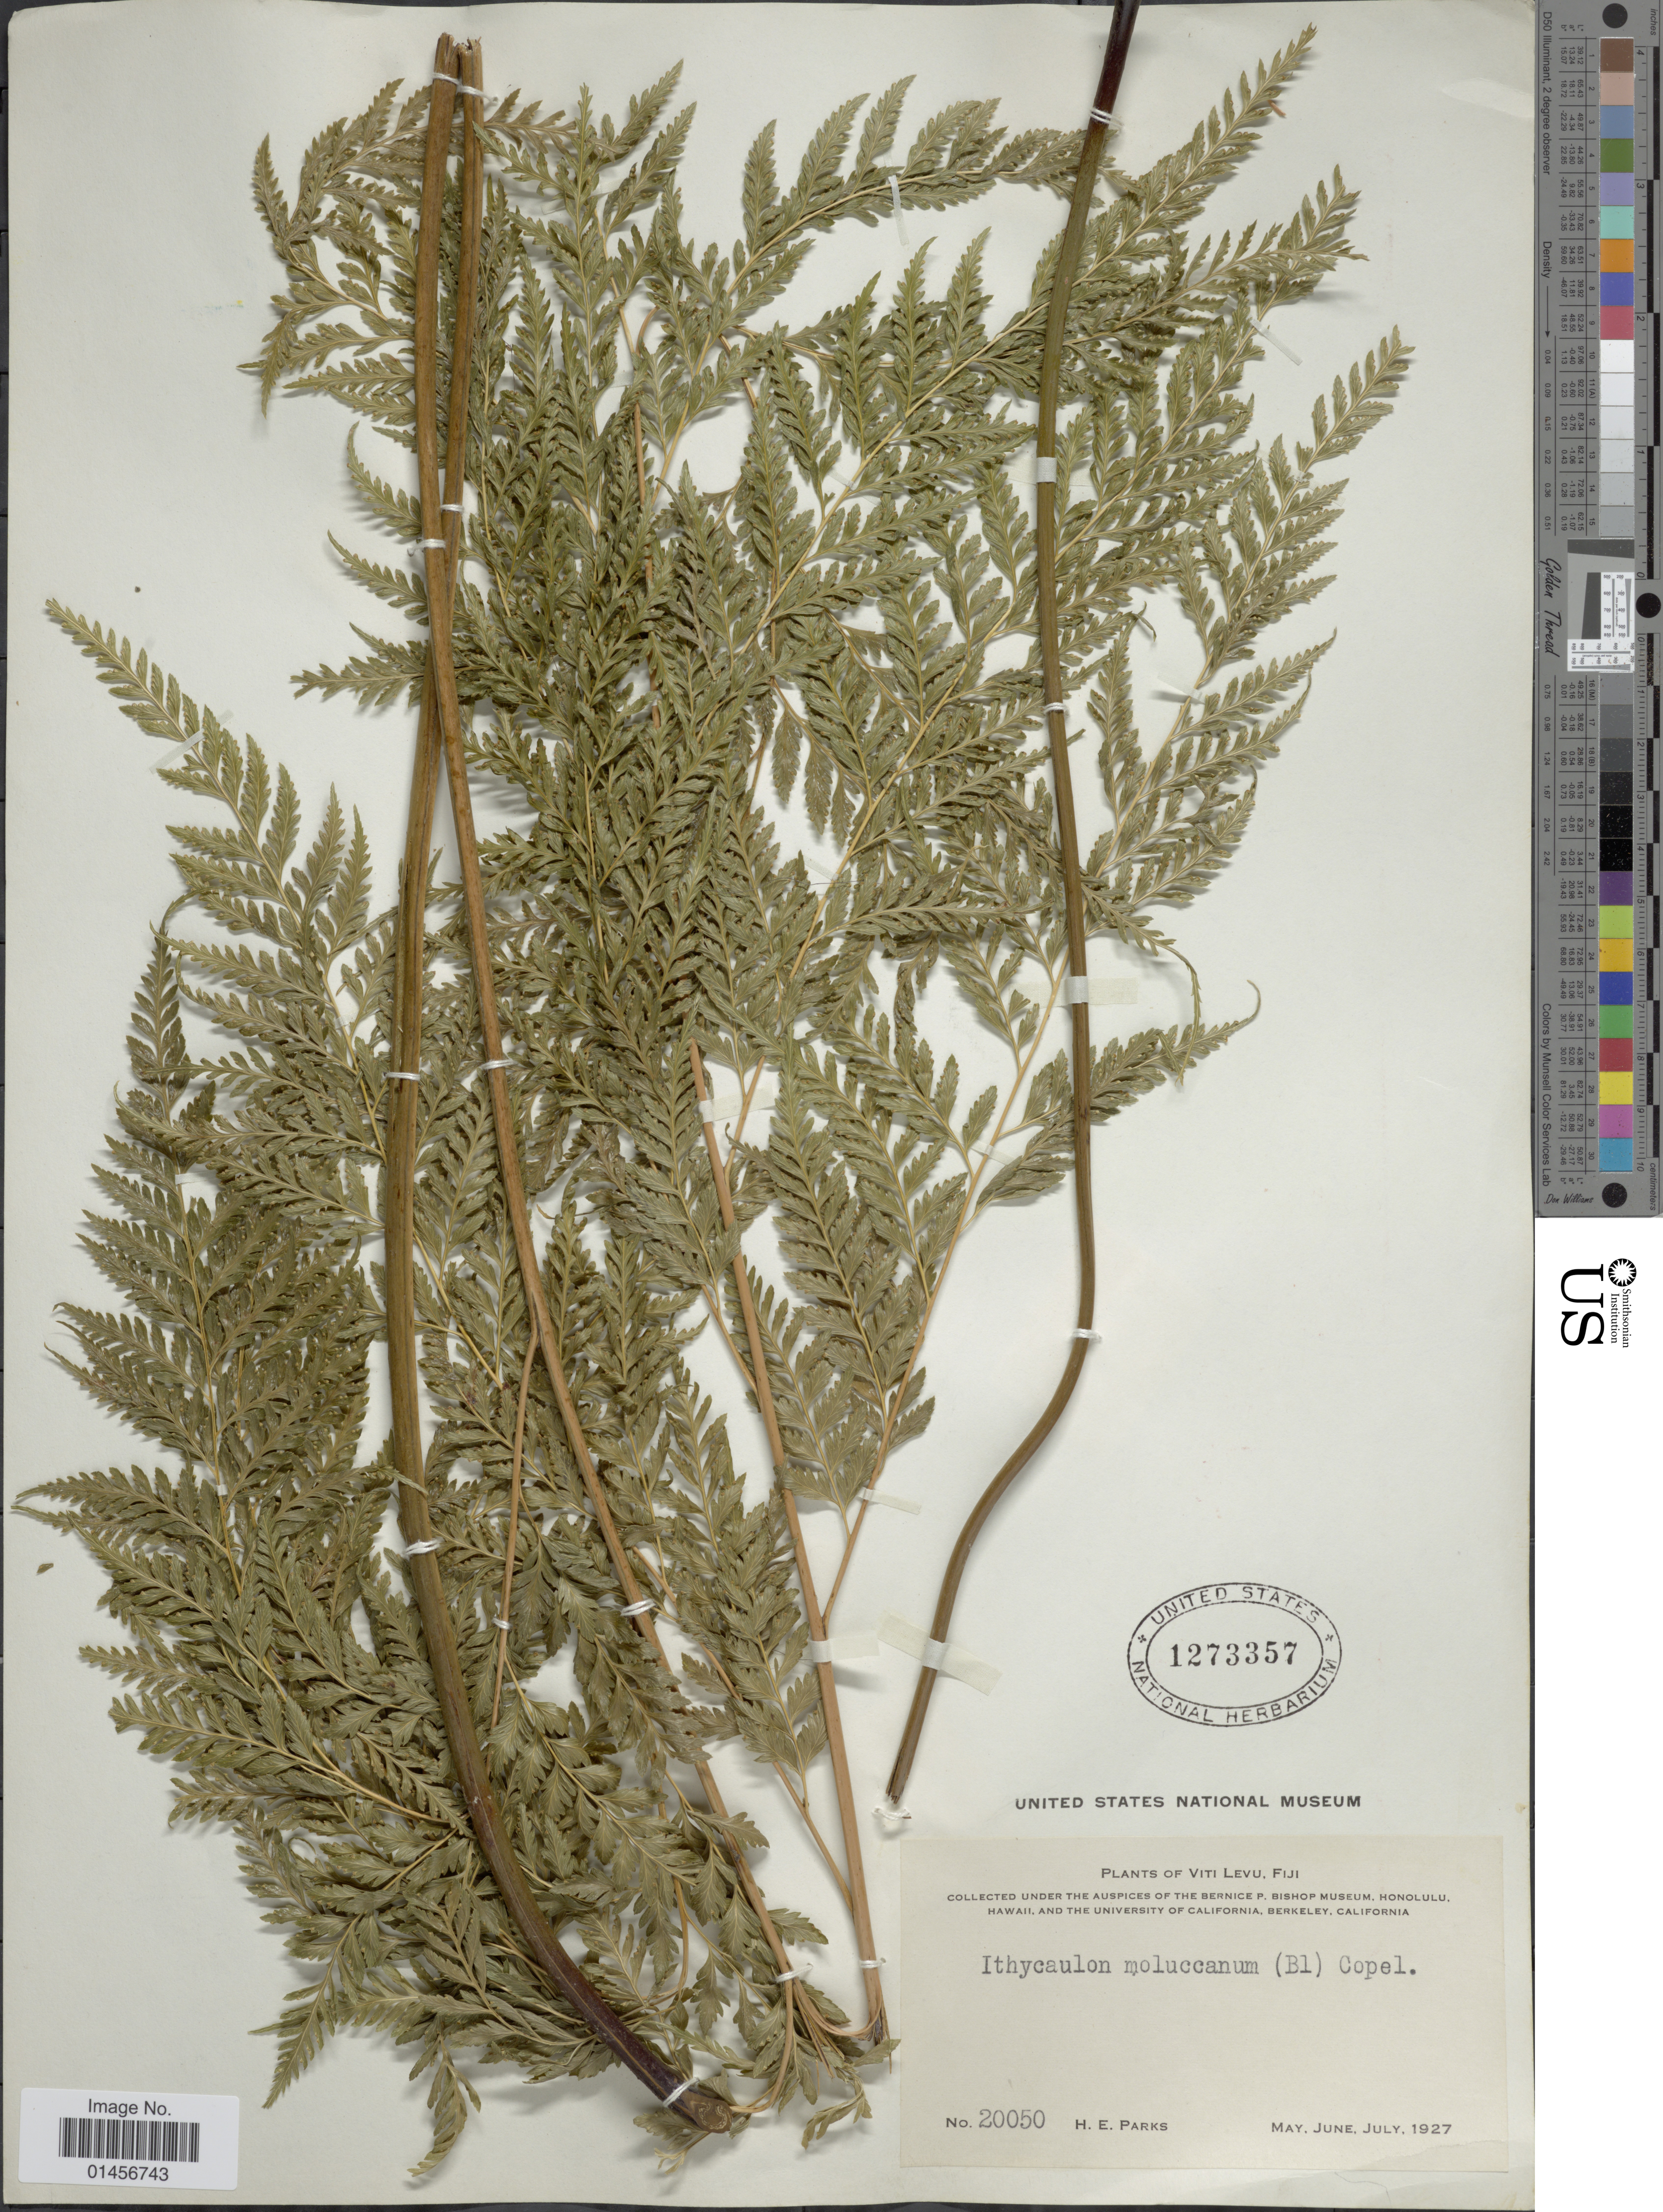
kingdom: Plantae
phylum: Tracheophyta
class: Polypodiopsida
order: Polypodiales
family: Saccolomataceae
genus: Saccoloma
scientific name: Saccoloma tenue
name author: (Brack.) Mett.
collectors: H. E. Parks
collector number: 20050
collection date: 1927-05/1927-07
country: Fiji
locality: Viti Levu.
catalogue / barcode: US 1273357